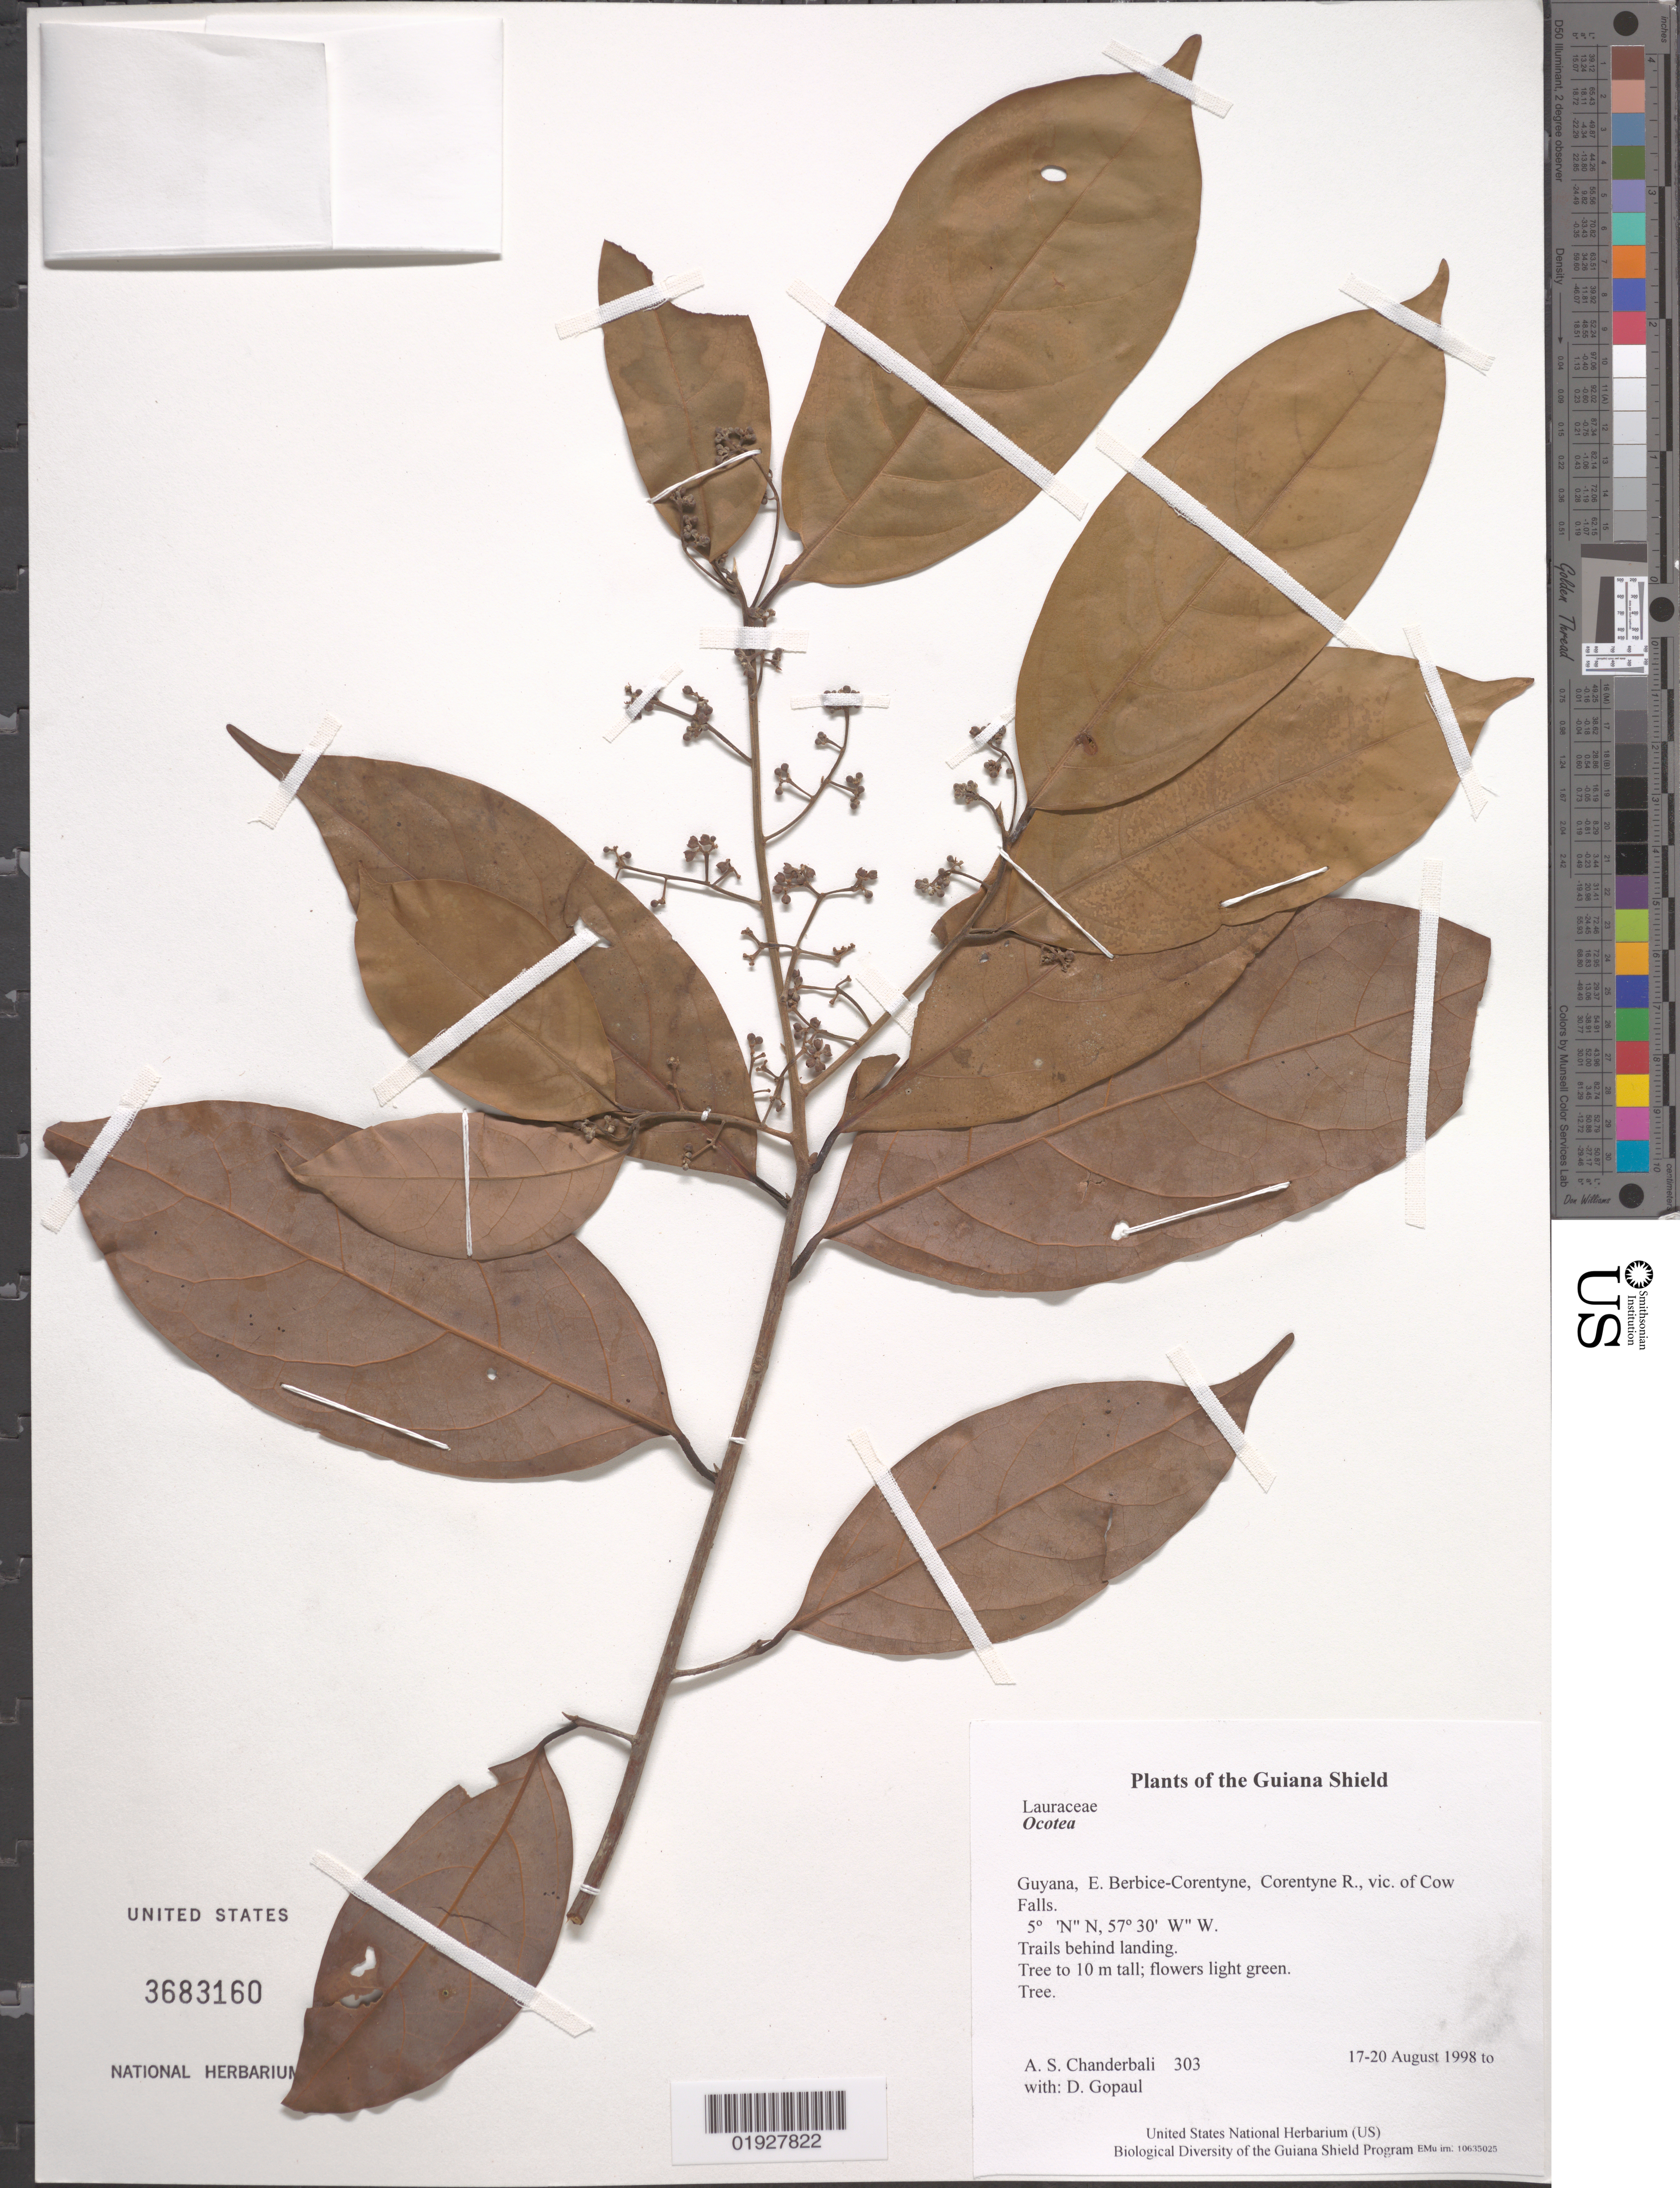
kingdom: Plantae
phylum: Tracheophyta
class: Magnoliopsida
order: Laurales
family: Lauraceae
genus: Ocotea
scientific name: Ocotea sp.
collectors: A. S. Chanderbali & D. Gopaul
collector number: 303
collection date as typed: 17-20 August 1998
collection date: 1998-08-17/1998-08-20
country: Guyana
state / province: E. Berbice-Corentyne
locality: Corentyne R., vic. of Cow Falls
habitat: Trails behind landing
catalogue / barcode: US 3683160